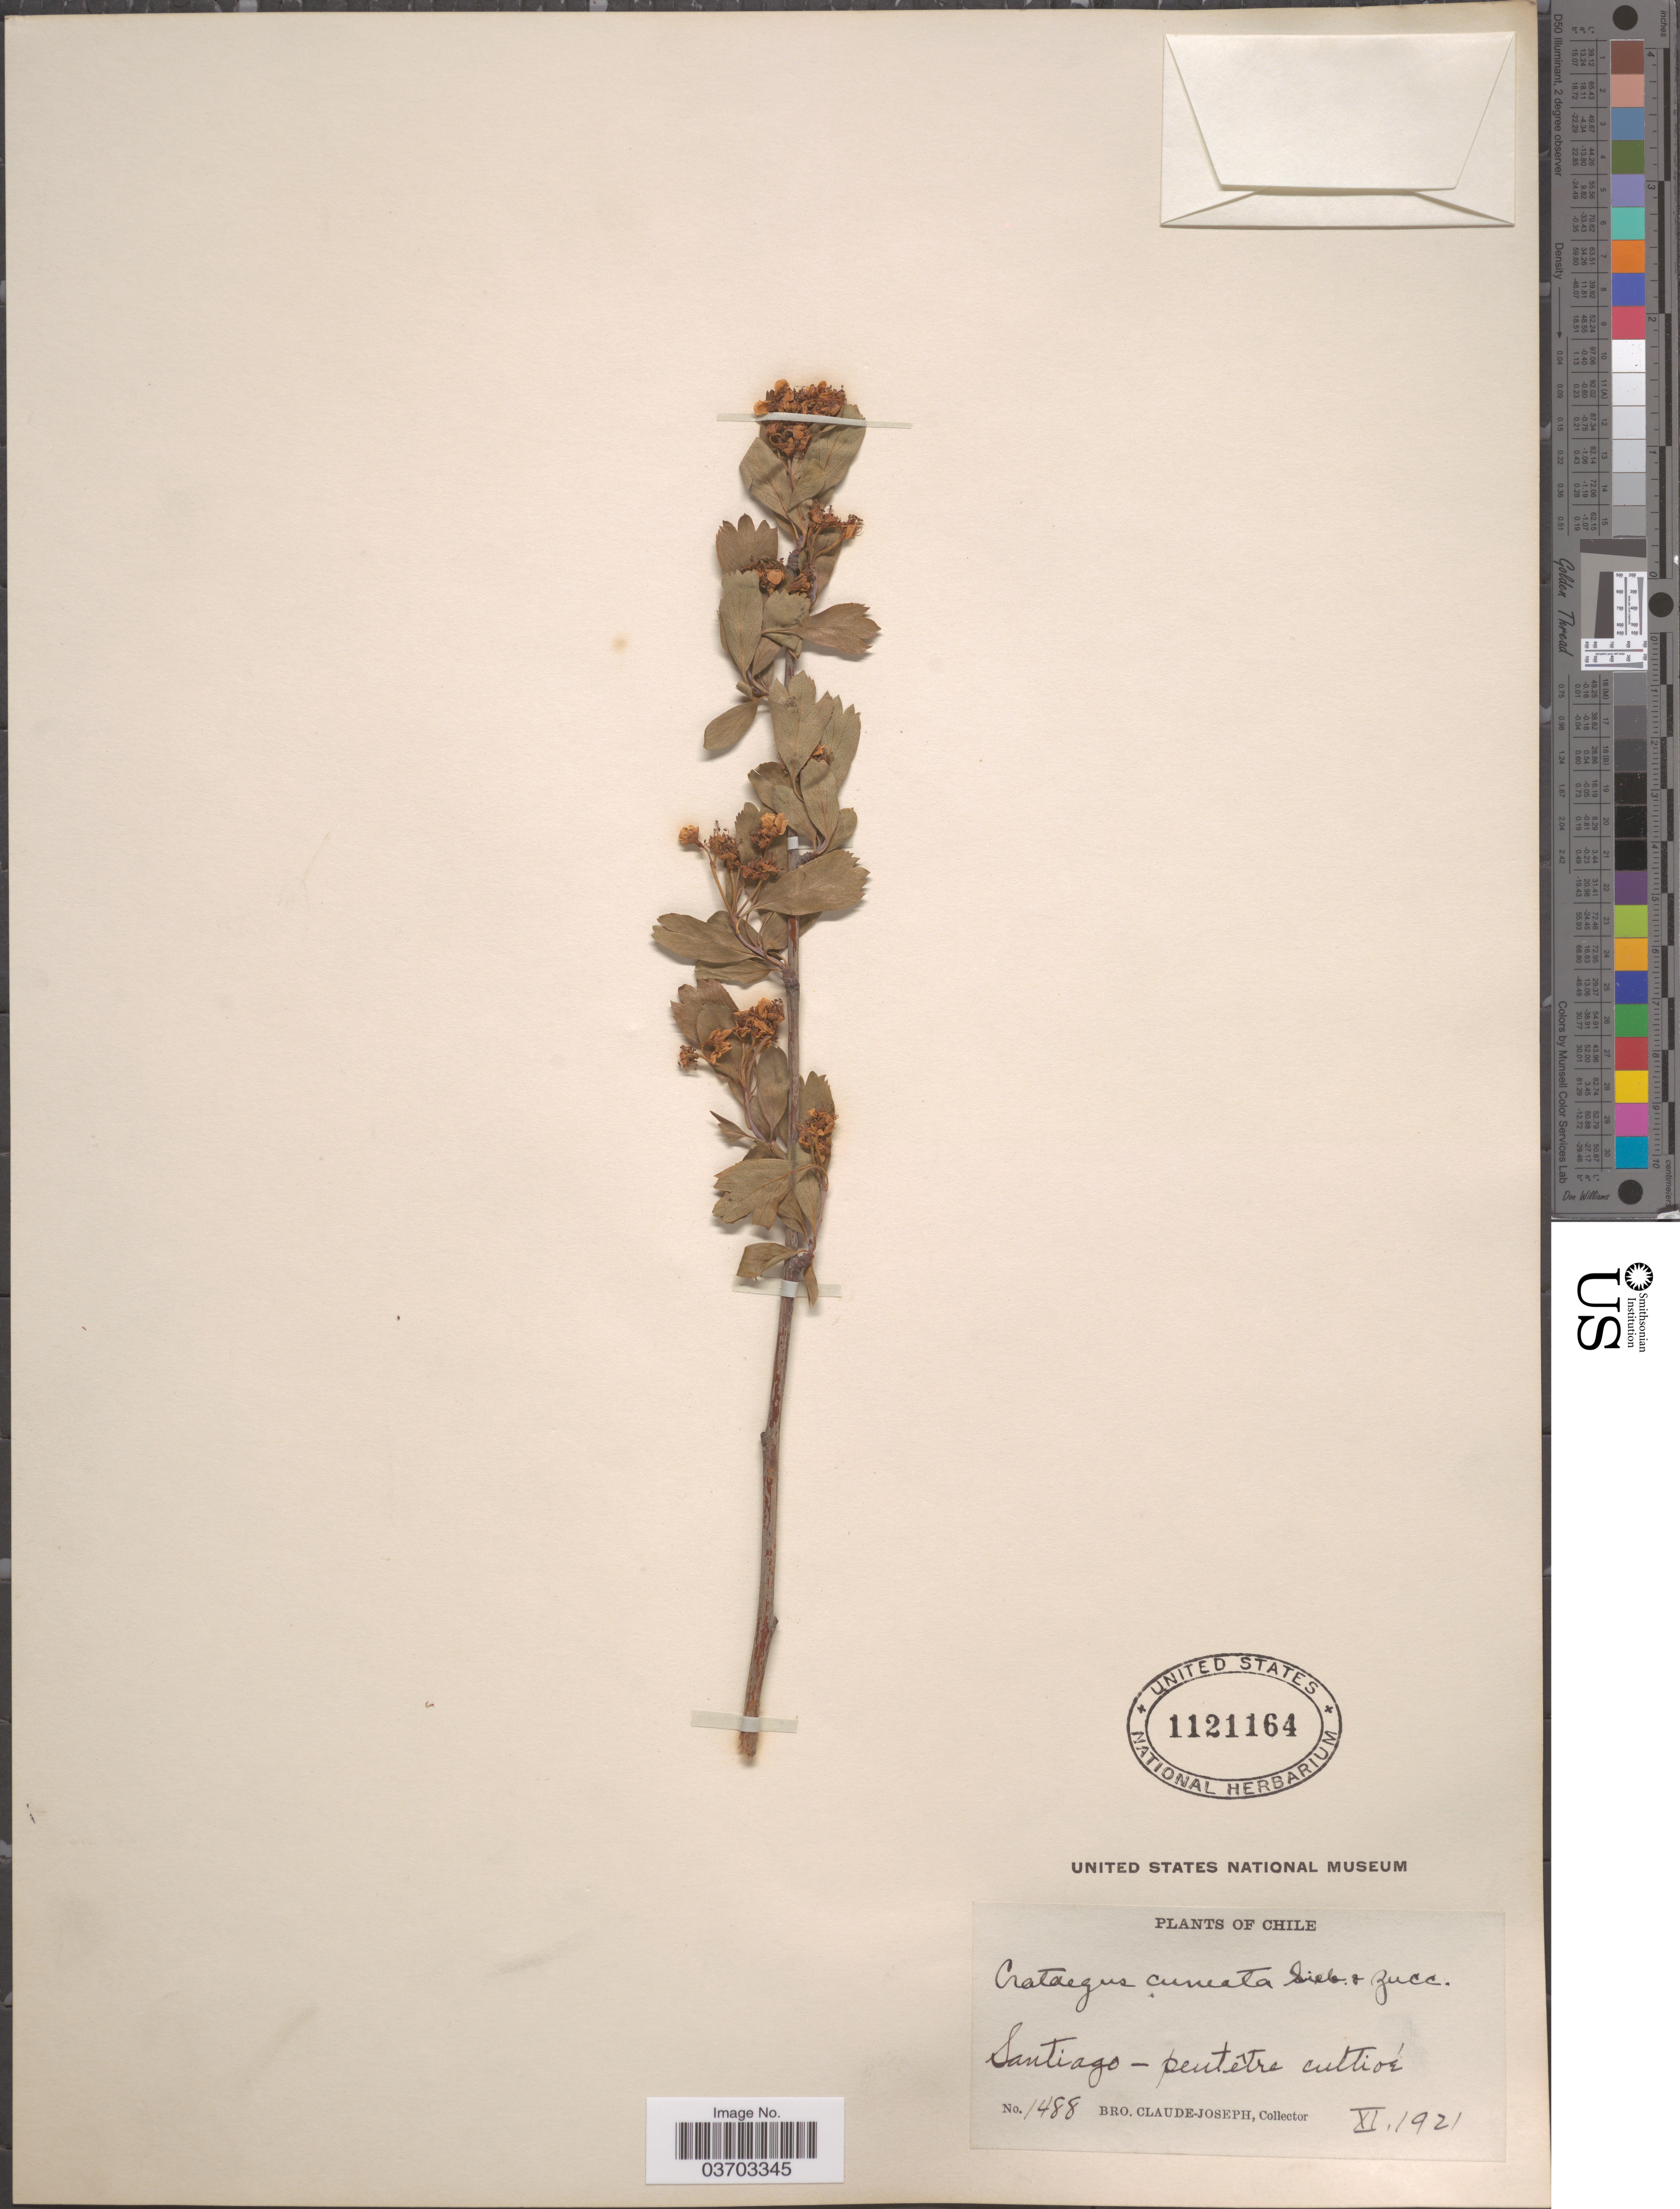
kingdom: Plantae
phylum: Tracheophyta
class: Magnoliopsida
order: Rosales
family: Rosaceae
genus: Crataegus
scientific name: Crataegus cuneata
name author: Siebold & Zucc.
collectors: Bro. Claude-Joseph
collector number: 1488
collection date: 1921-11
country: Chile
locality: Santiago.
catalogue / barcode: US 1121164